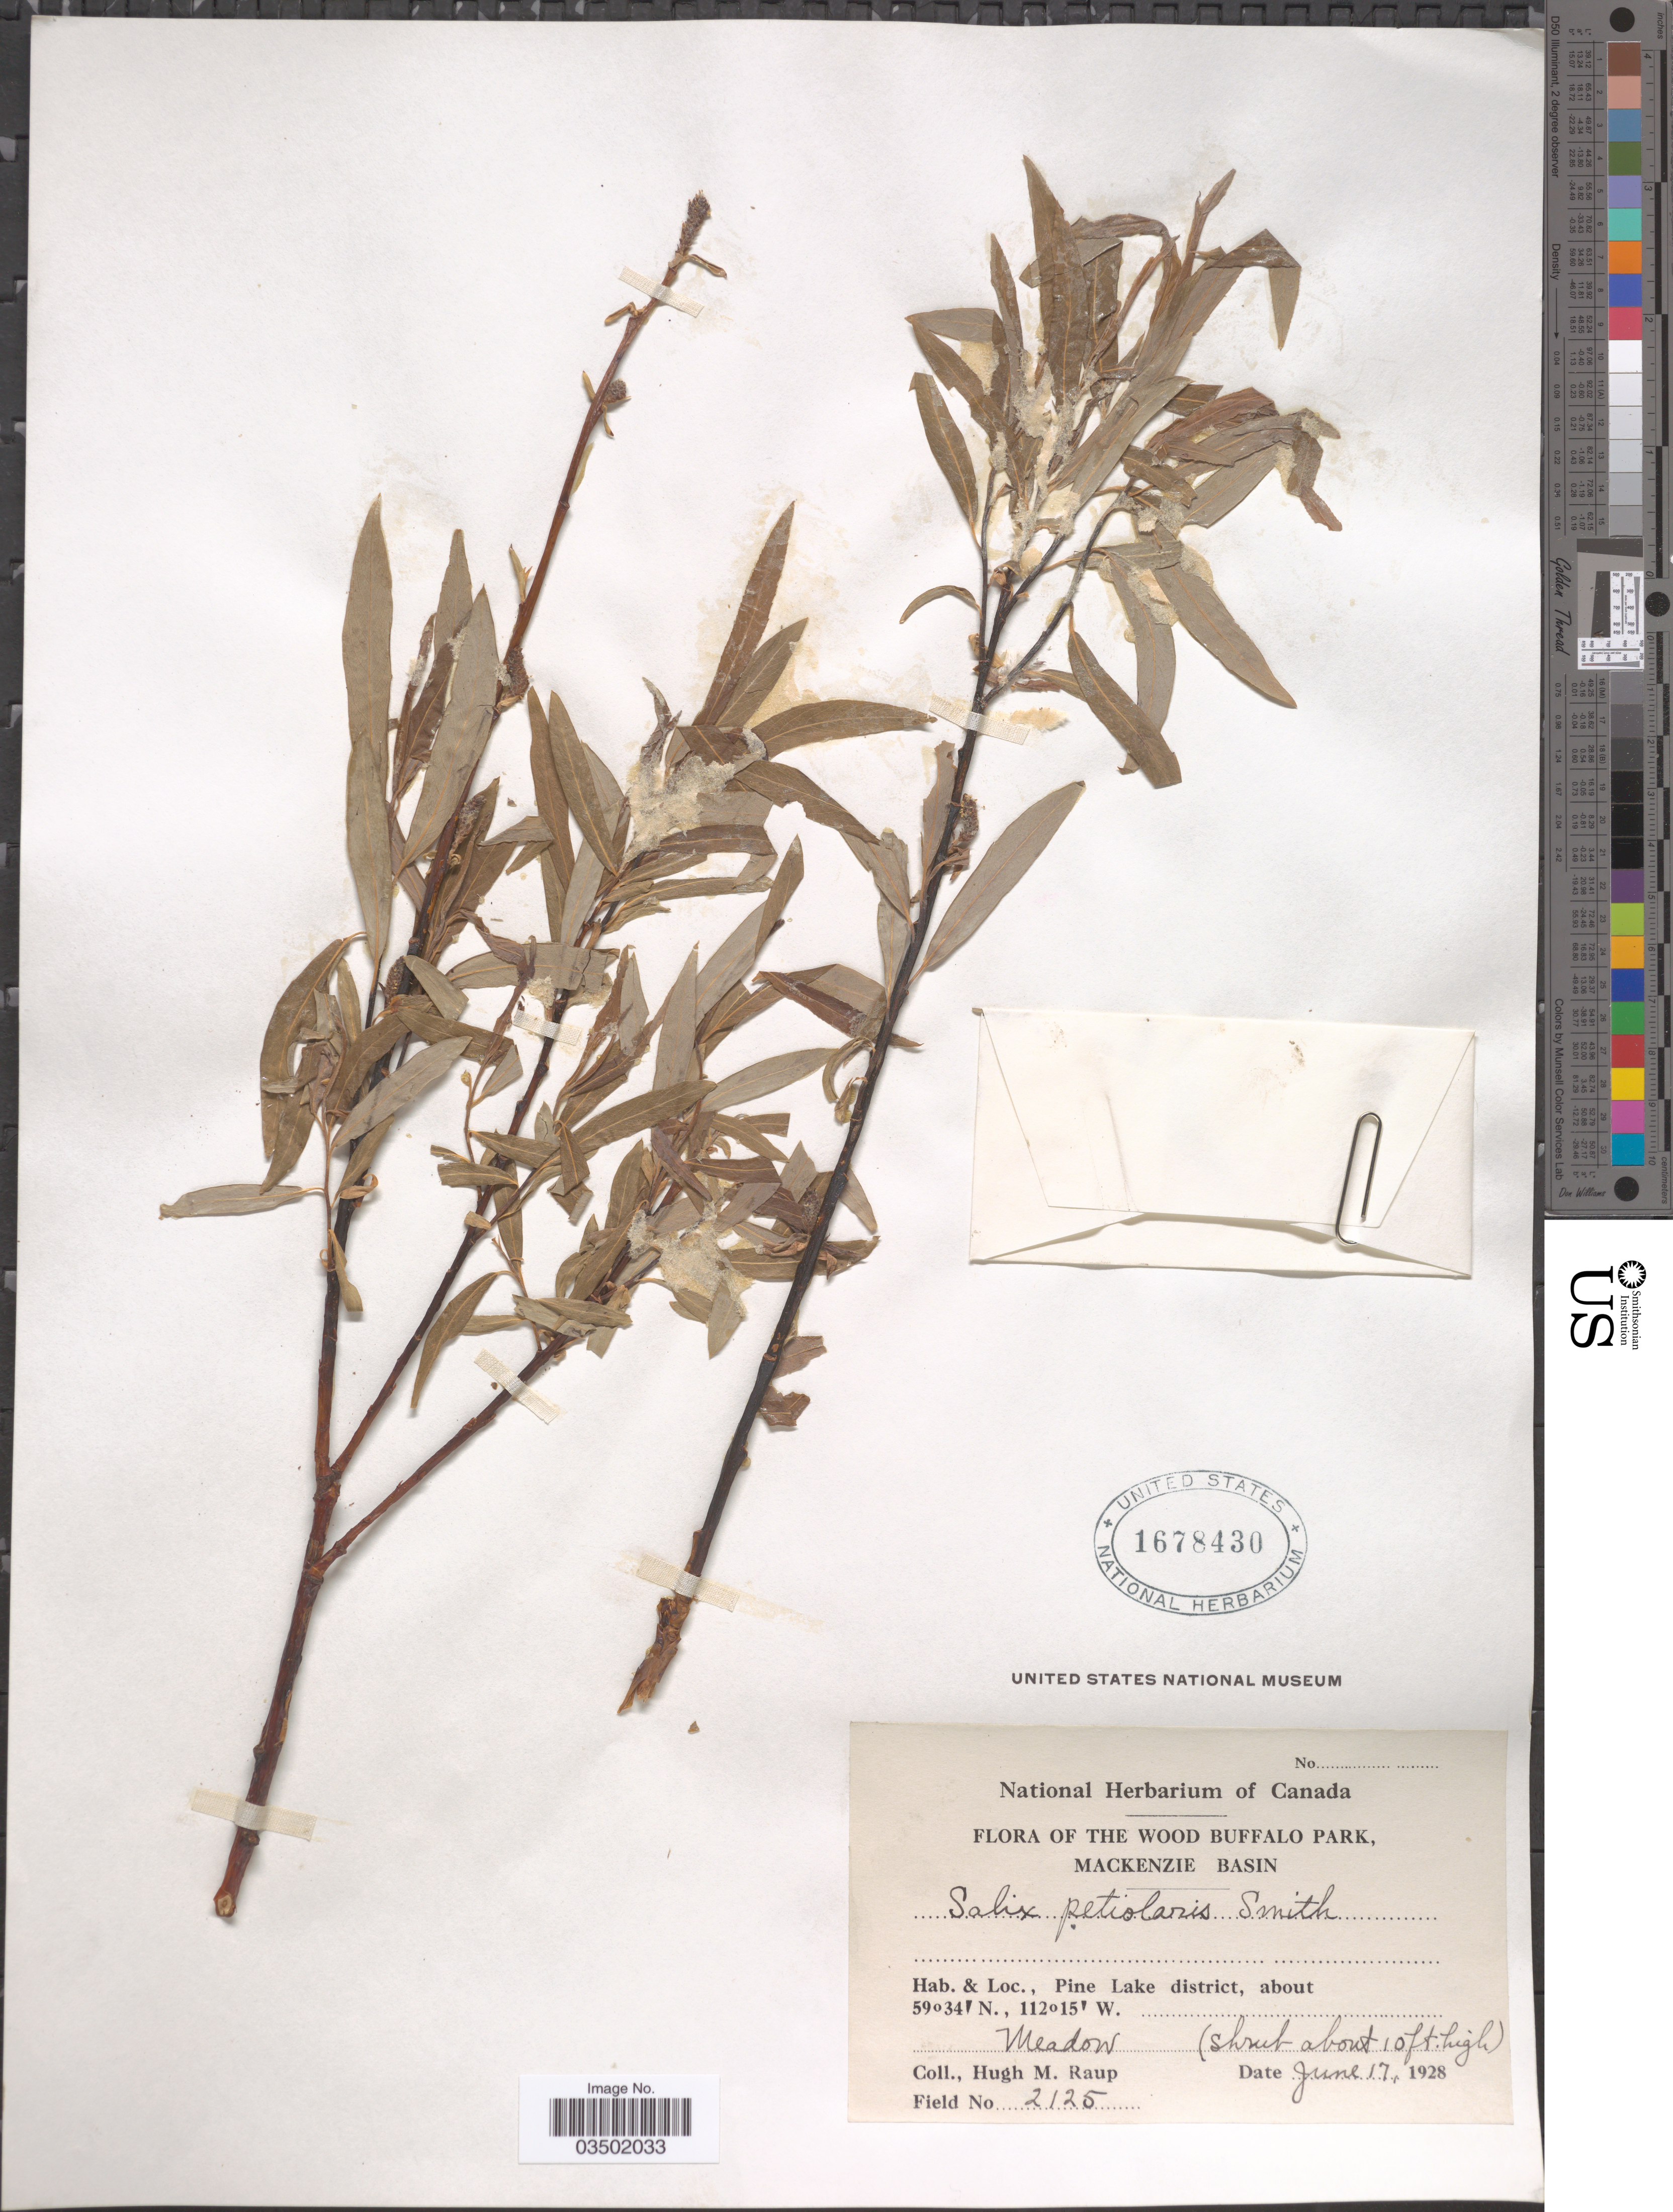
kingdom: Plantae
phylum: Tracheophyta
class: Magnoliopsida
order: Malpighiales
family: Salicaceae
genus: Salix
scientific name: Salix petiolaris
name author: Sm.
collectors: H. Raup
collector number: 2125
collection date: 1928-06-17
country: Canada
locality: The Wood Buffalo Park, Mackenzie Basin. Pine Lake district.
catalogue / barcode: US 1678430